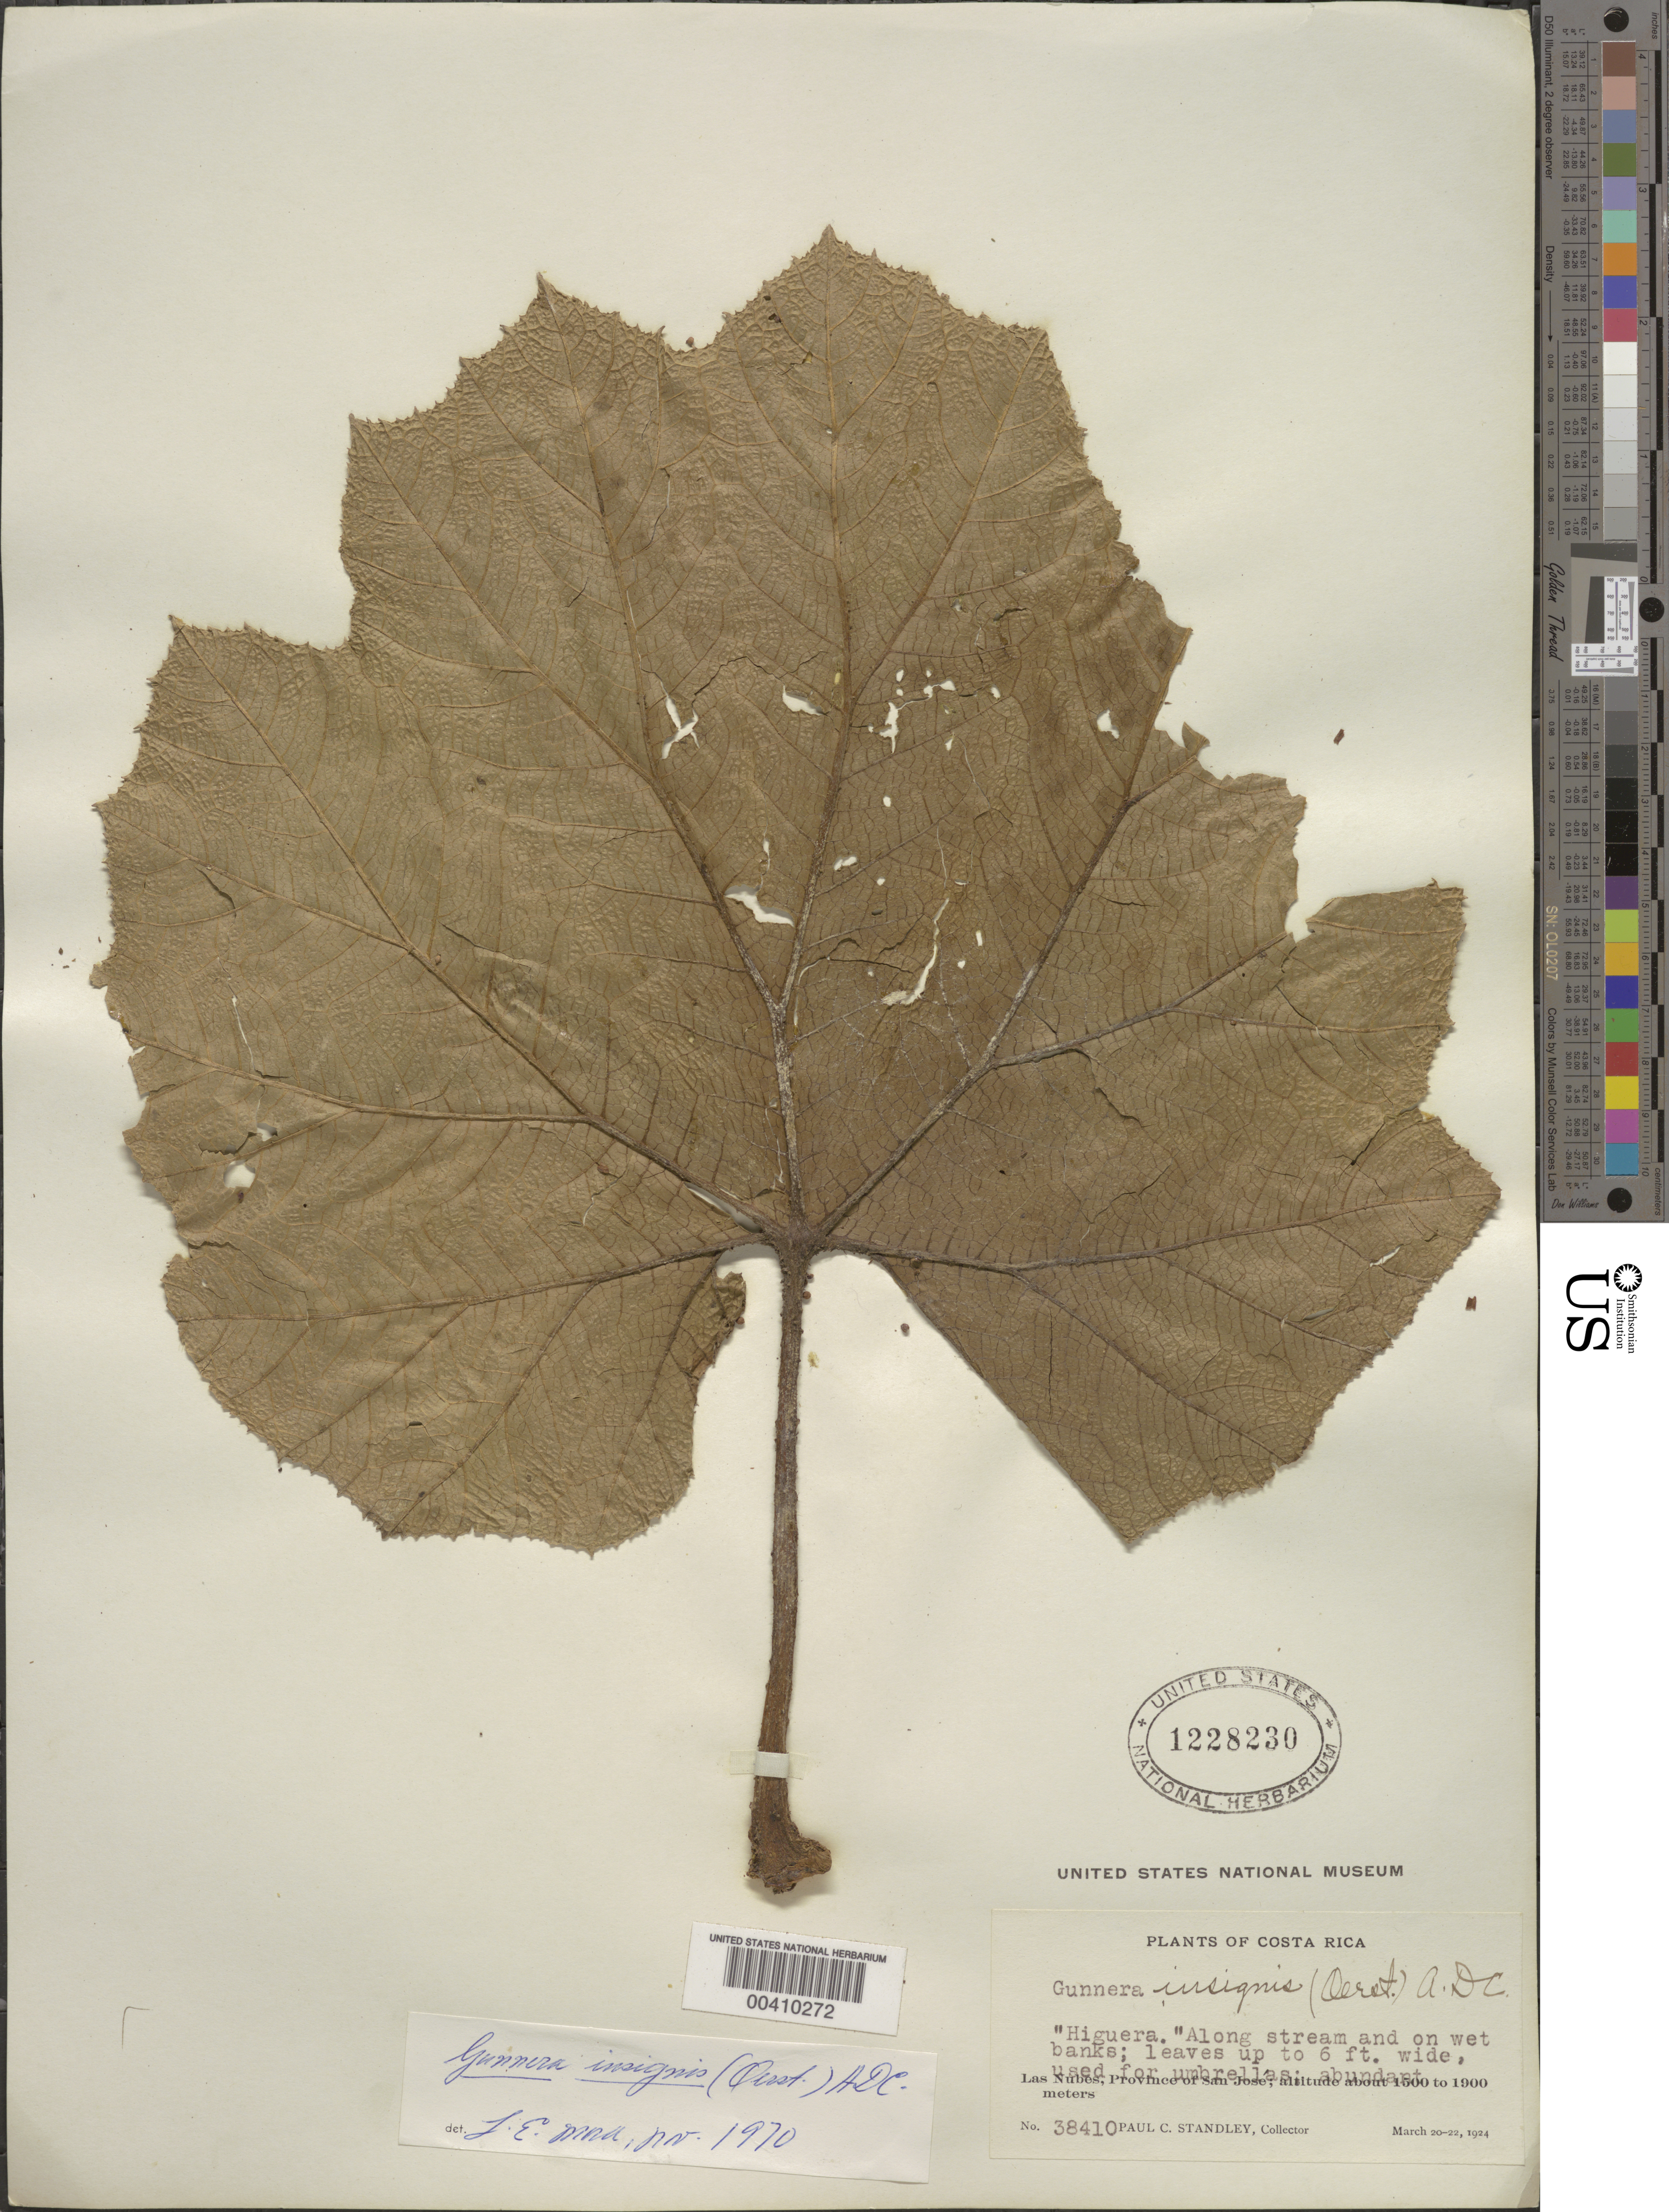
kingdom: Plantae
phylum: Tracheophyta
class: Magnoliopsida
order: Gunnerales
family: Gunneraceae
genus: Gunnera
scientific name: Gunnera insignis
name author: (Oerst.) A. DC.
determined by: Mora-Osejo, L. E.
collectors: P. C. Standley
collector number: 38410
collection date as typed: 20 Mar 1924 to 22 Mar 1924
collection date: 1924-03-20/1924-03-22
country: Costa Rica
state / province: San José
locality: Las Nubes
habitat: along stream and on wet banks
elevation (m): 1500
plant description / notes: Common name: Higuera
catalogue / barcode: US 1228230